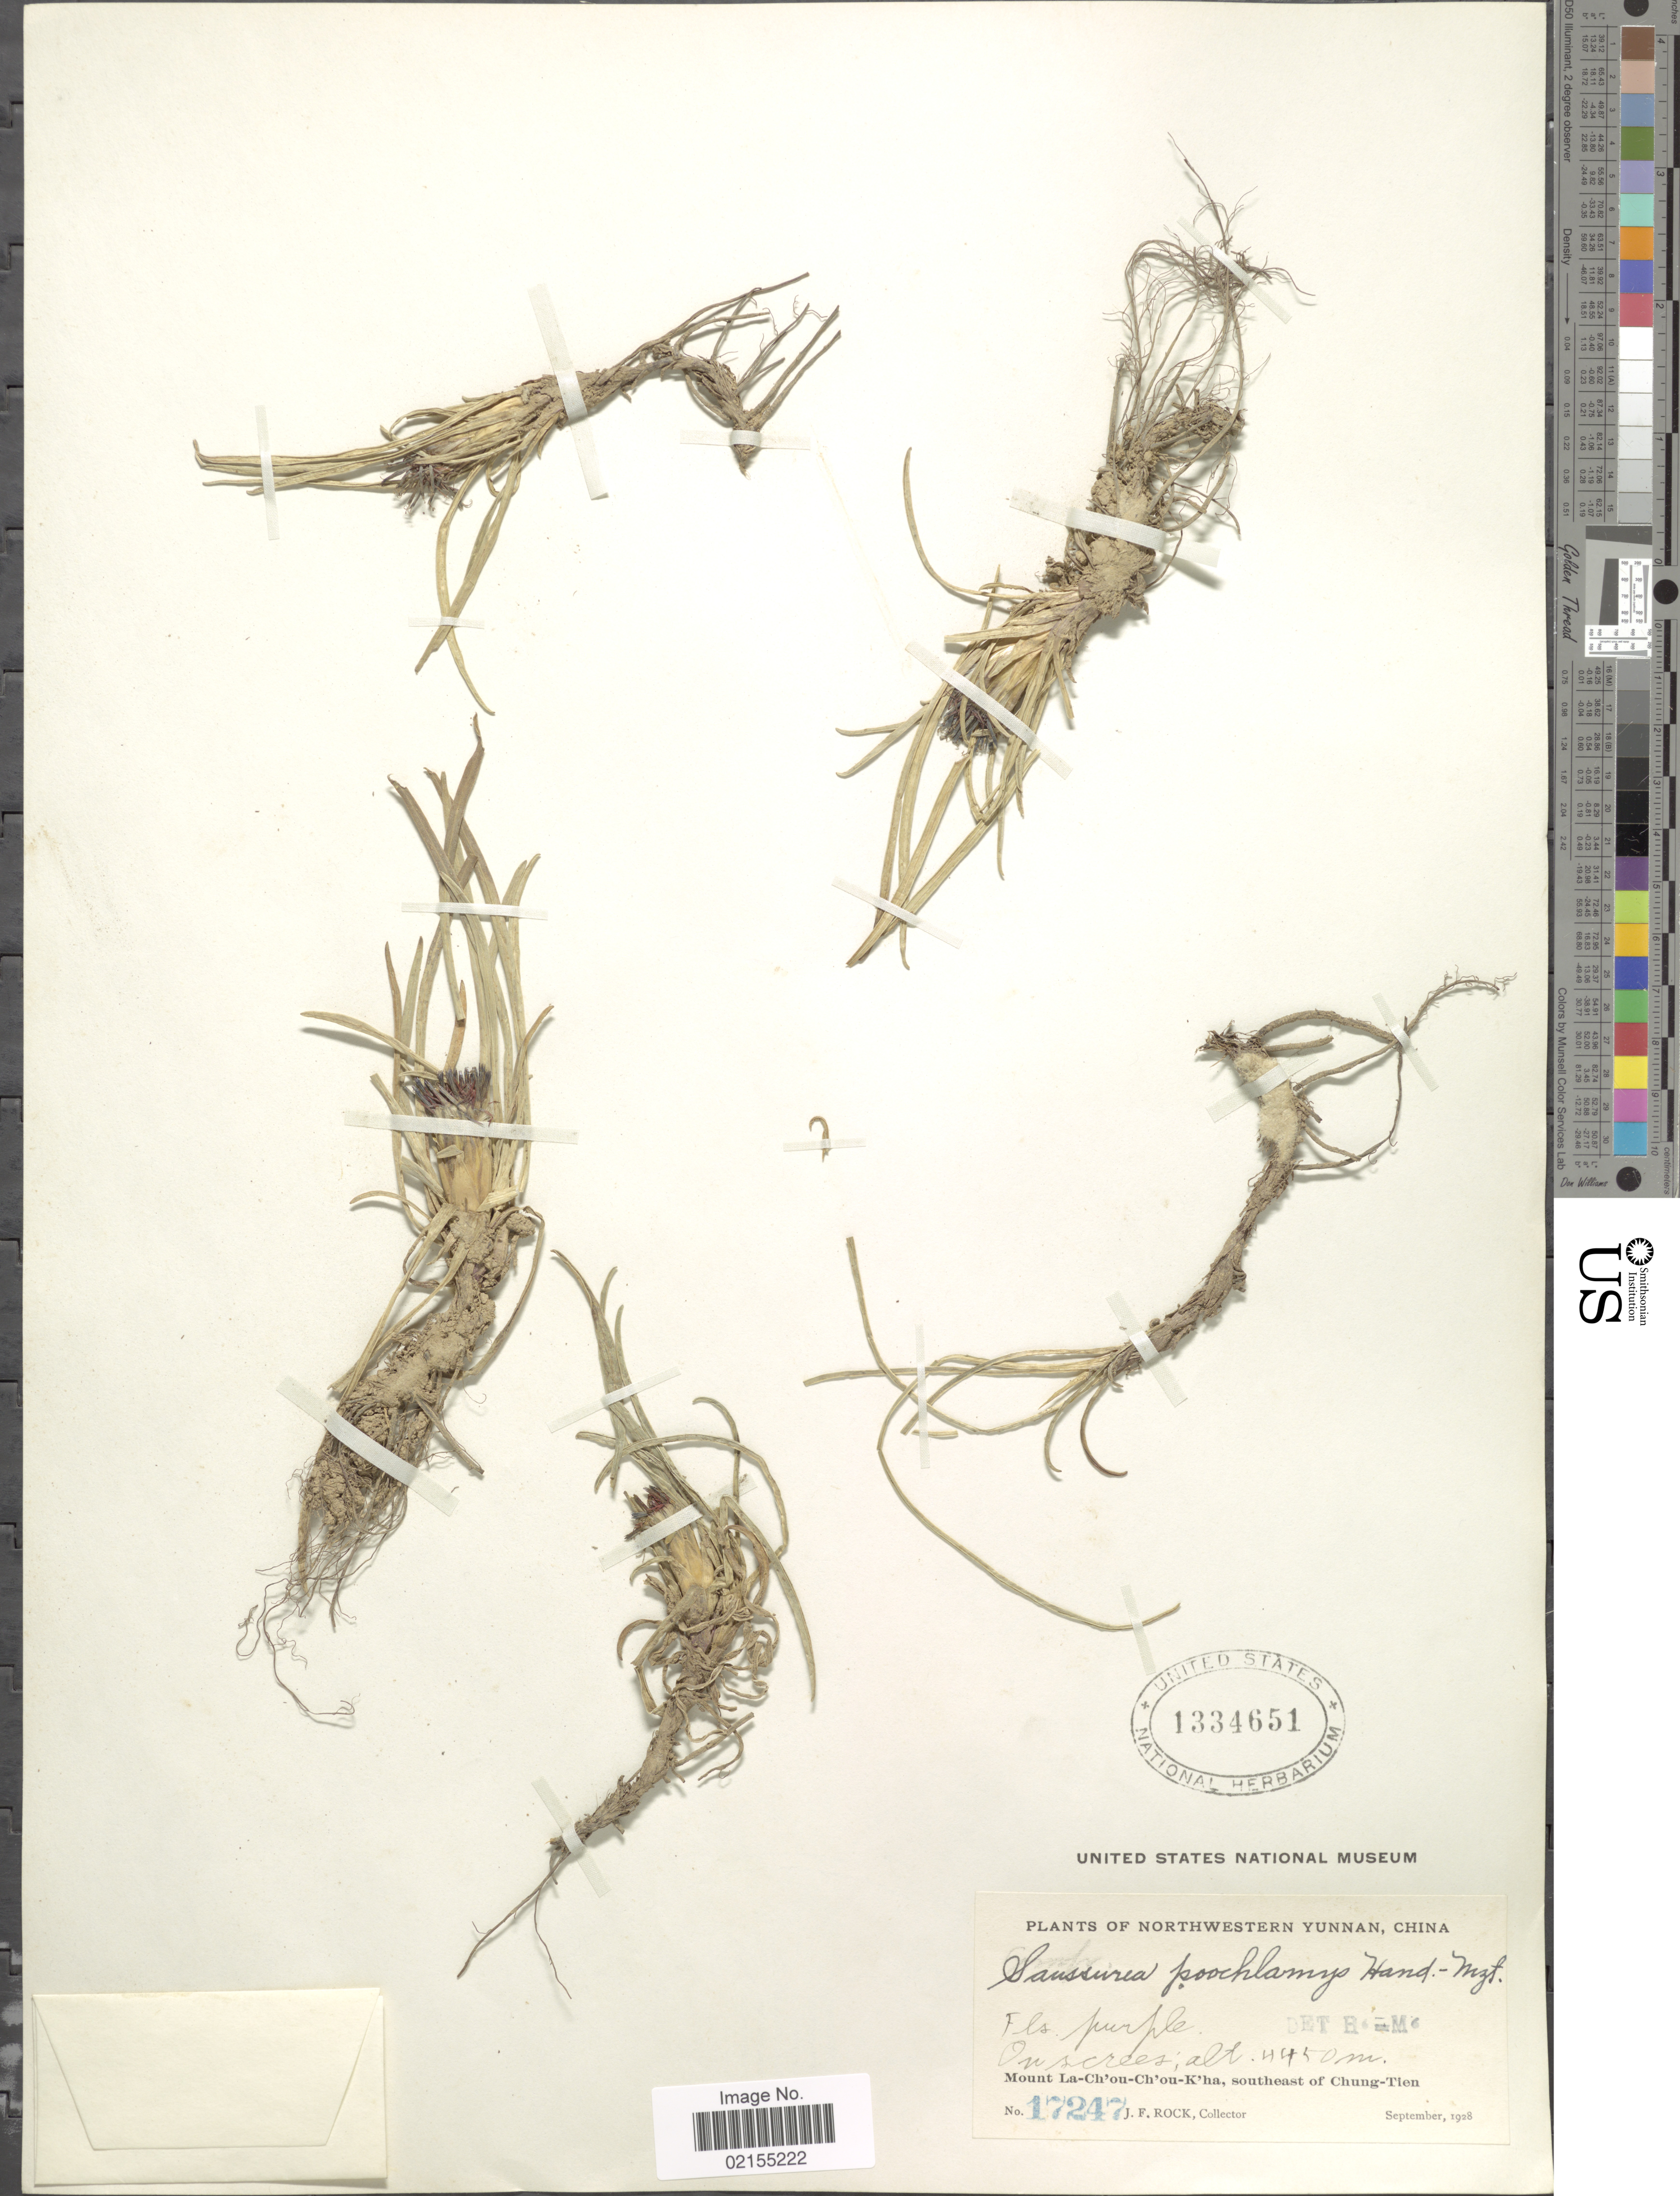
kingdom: Plantae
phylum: Tracheophyta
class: Magnoliopsida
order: Asterales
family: Asteraceae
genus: Saussurea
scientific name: Saussurea poochlamys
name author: Hand.-Mazz.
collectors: J. Rock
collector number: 17247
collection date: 1928-09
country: China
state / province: Yunnan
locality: Yunnan, China, Mount La-Ch' ou-Ch' ou-K' ha, southeast of Chung-Tien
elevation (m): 4450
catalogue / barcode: US 1334651